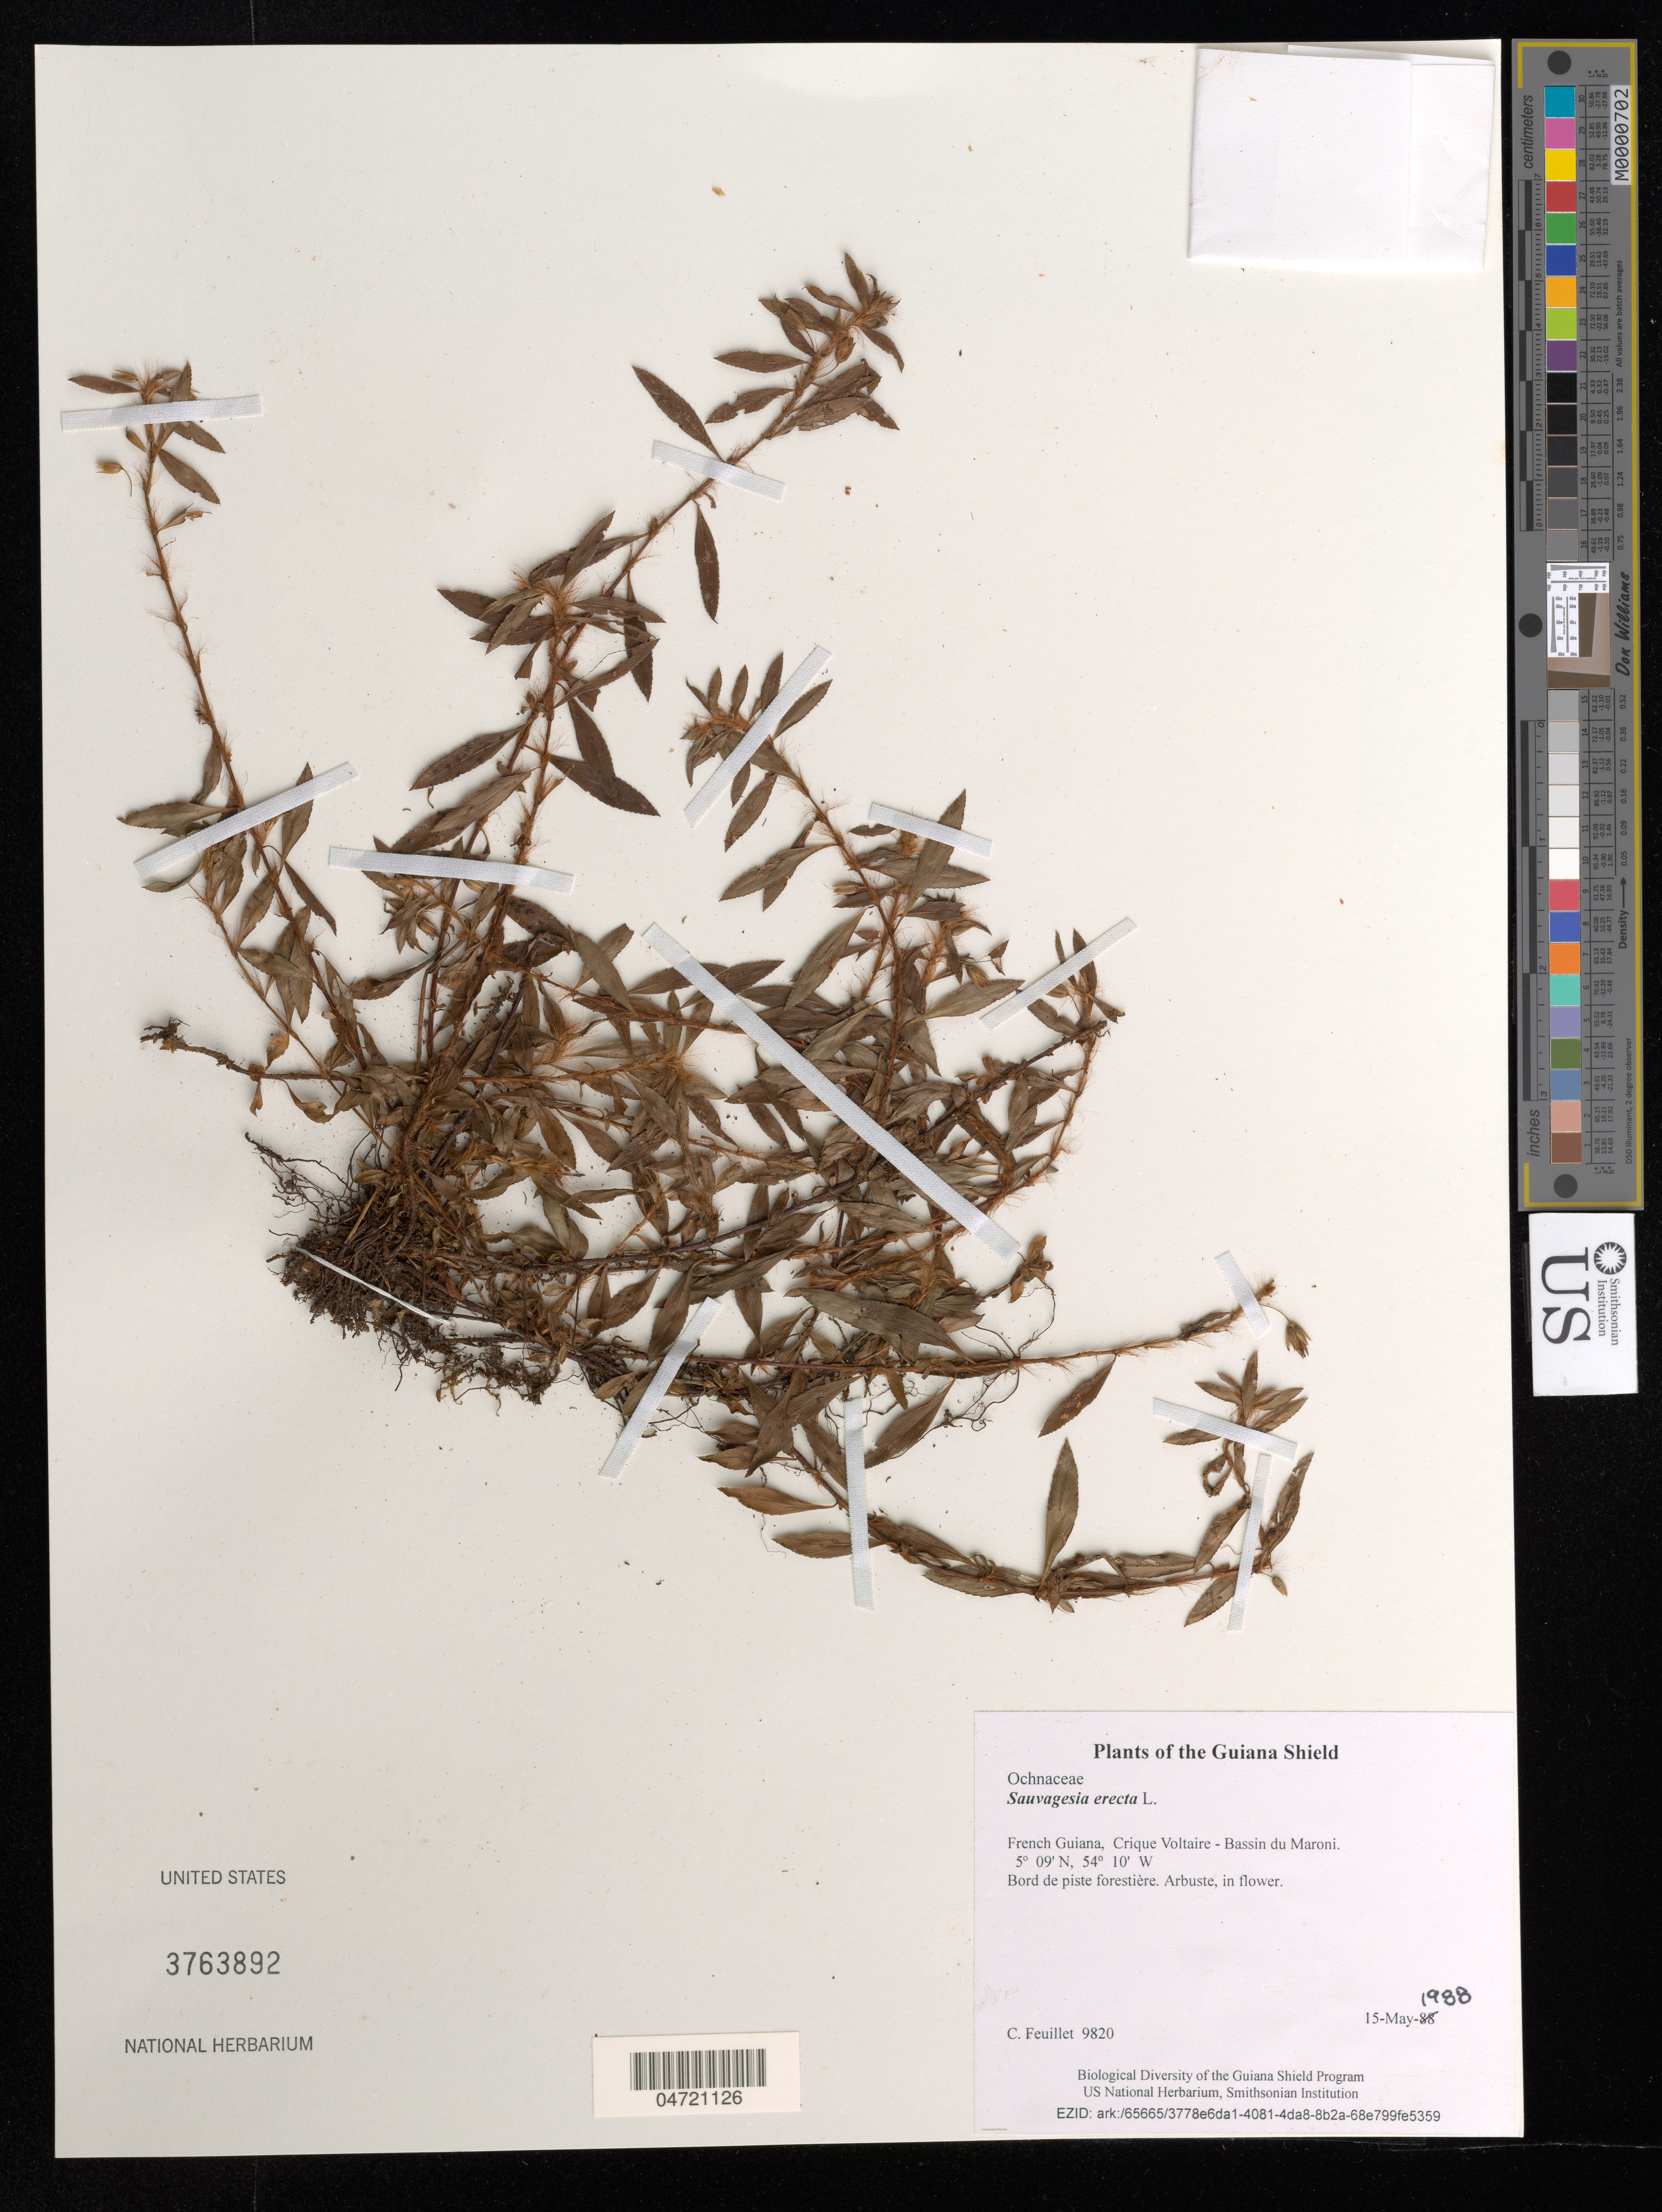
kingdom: Plantae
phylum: Tracheophyta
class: Magnoliopsida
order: Malpighiales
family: Ochnaceae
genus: Sauvagesia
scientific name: Sauvagesia erecta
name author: L.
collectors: C. Feuillet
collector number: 9820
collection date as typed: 15 May 1988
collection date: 1988-05-15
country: French Guiana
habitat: Bord de piste forestière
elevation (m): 40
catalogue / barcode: US 3763892